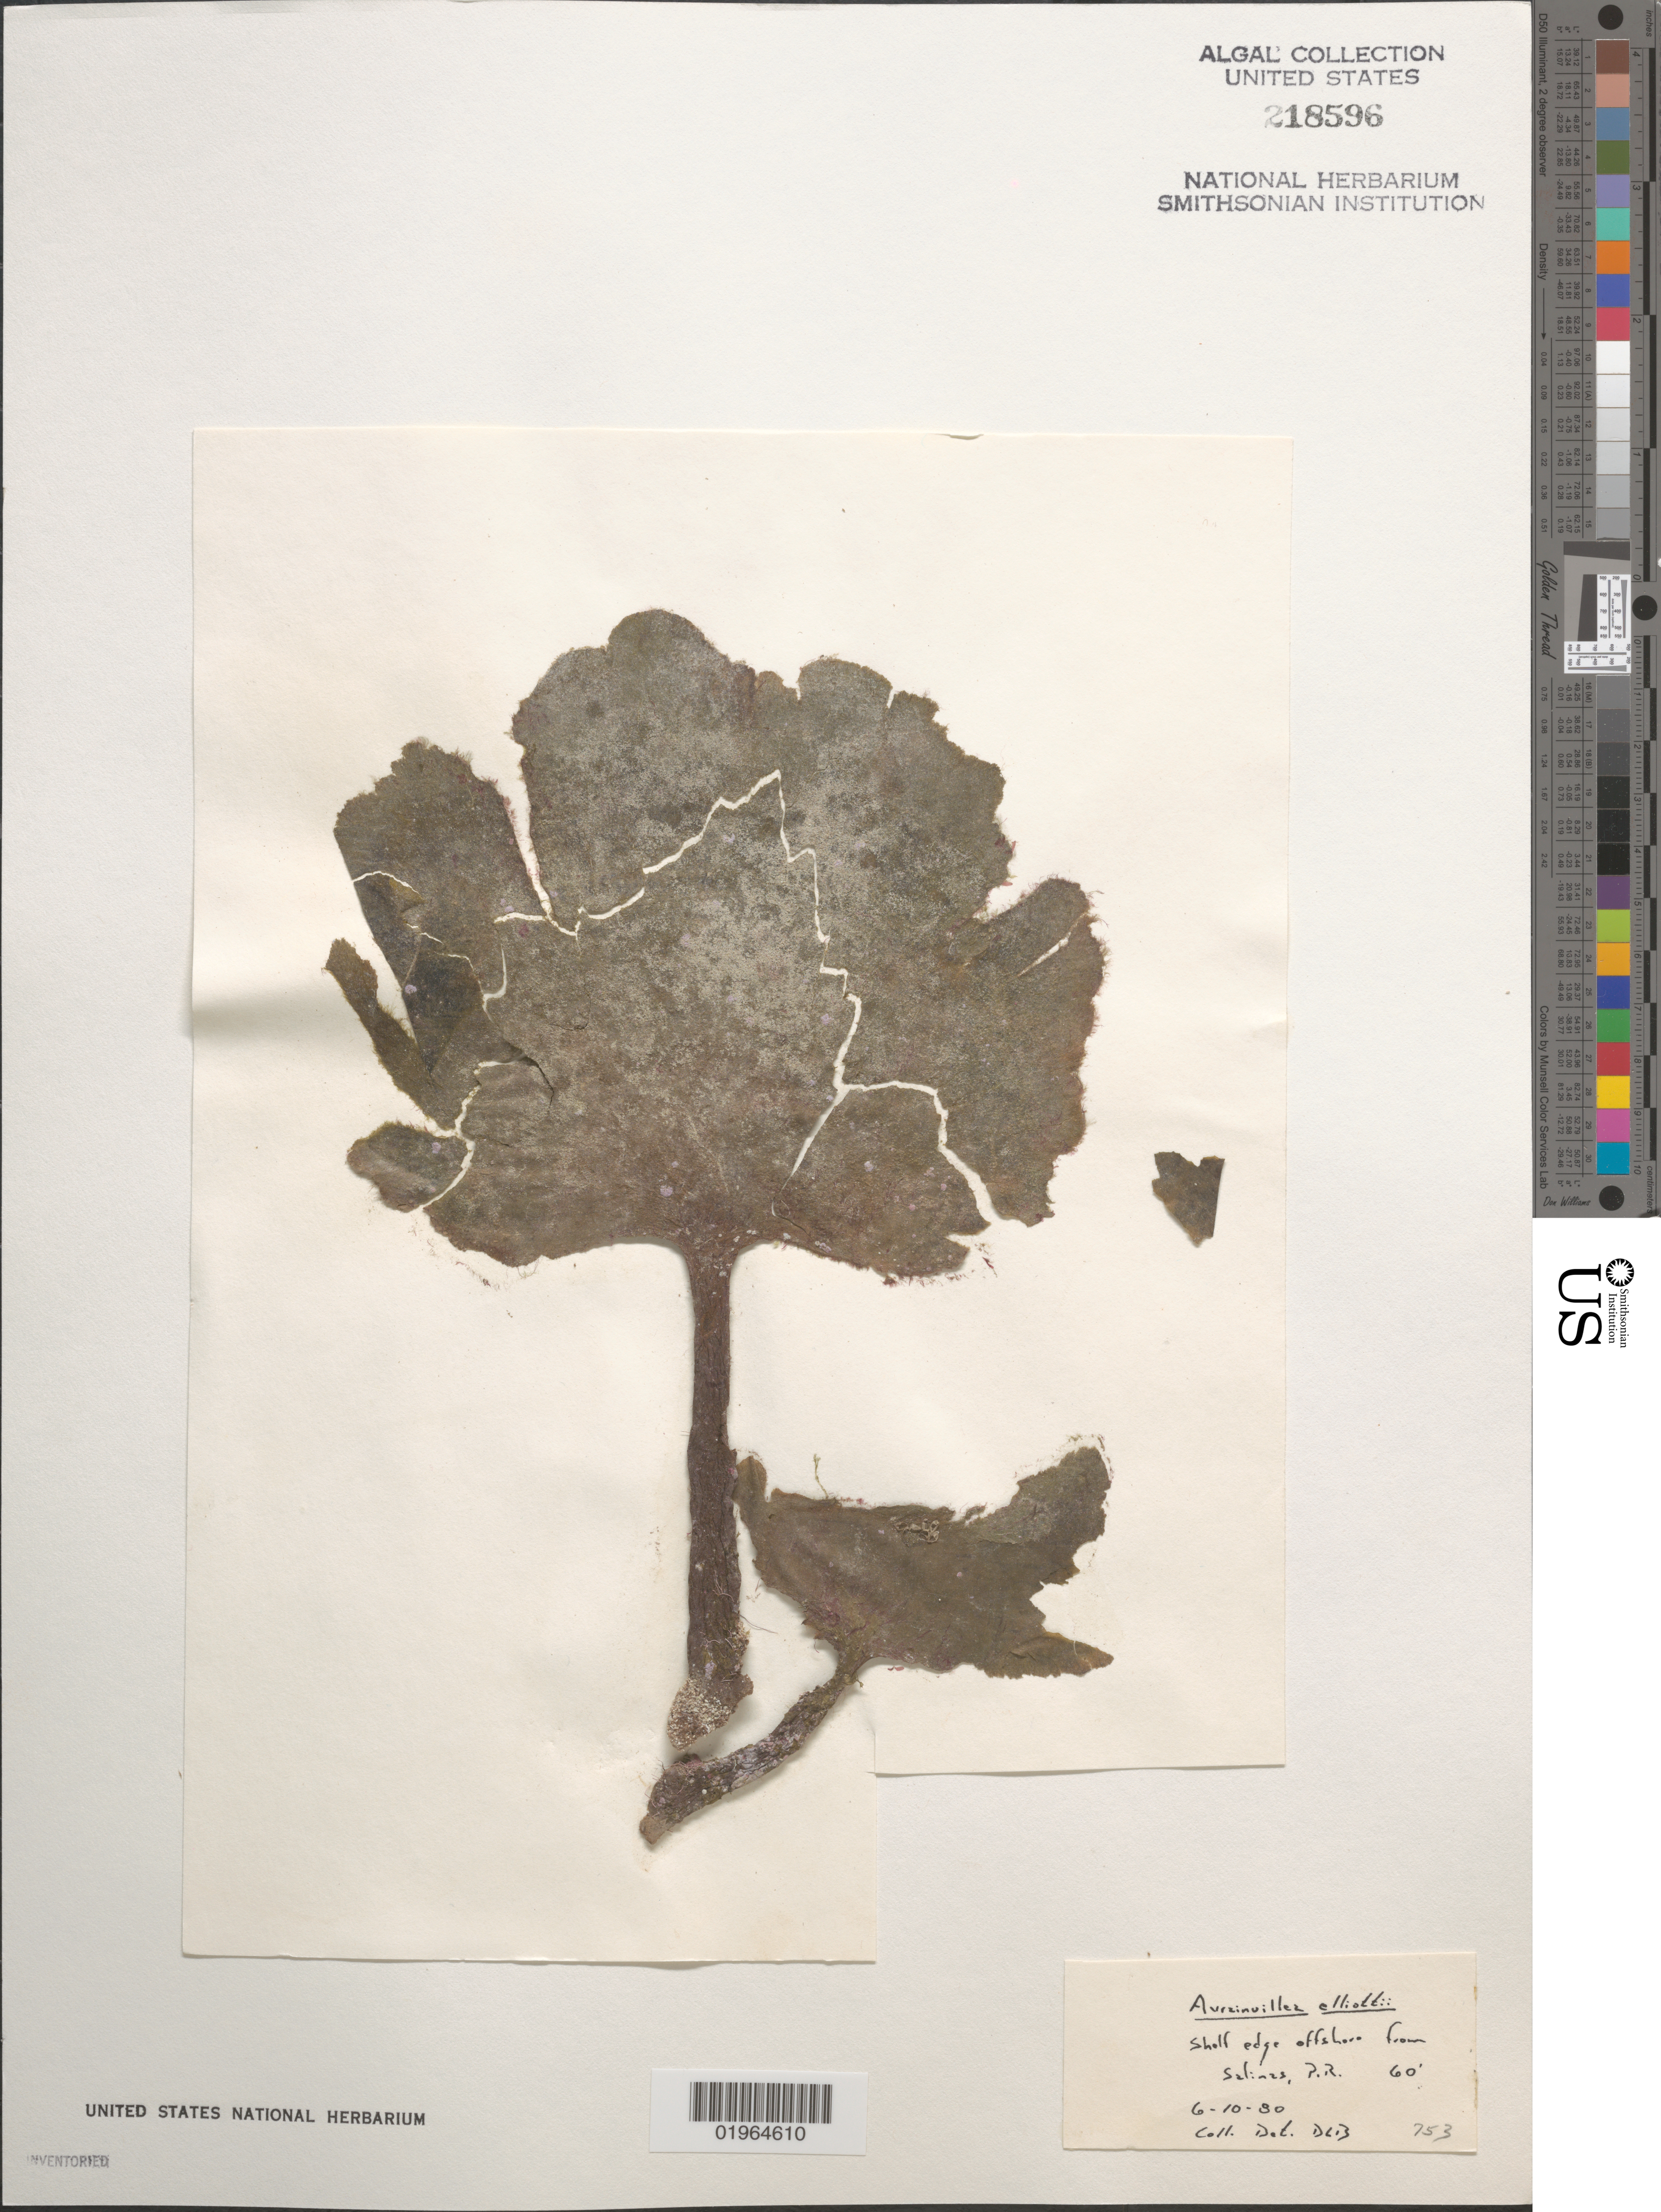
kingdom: Plantae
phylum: Chlorophyta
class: Ulvophyceae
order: Bryopsidales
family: Dichotomosiphonaceae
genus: Avrainvillea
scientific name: Avrainvillea elliottii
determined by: Ballantine, D. L.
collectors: D.L. Ballantine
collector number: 753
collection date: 1980-06-10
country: Puerto Rico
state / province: Salinas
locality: Shelf edge offshore from Salinas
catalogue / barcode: US 218596